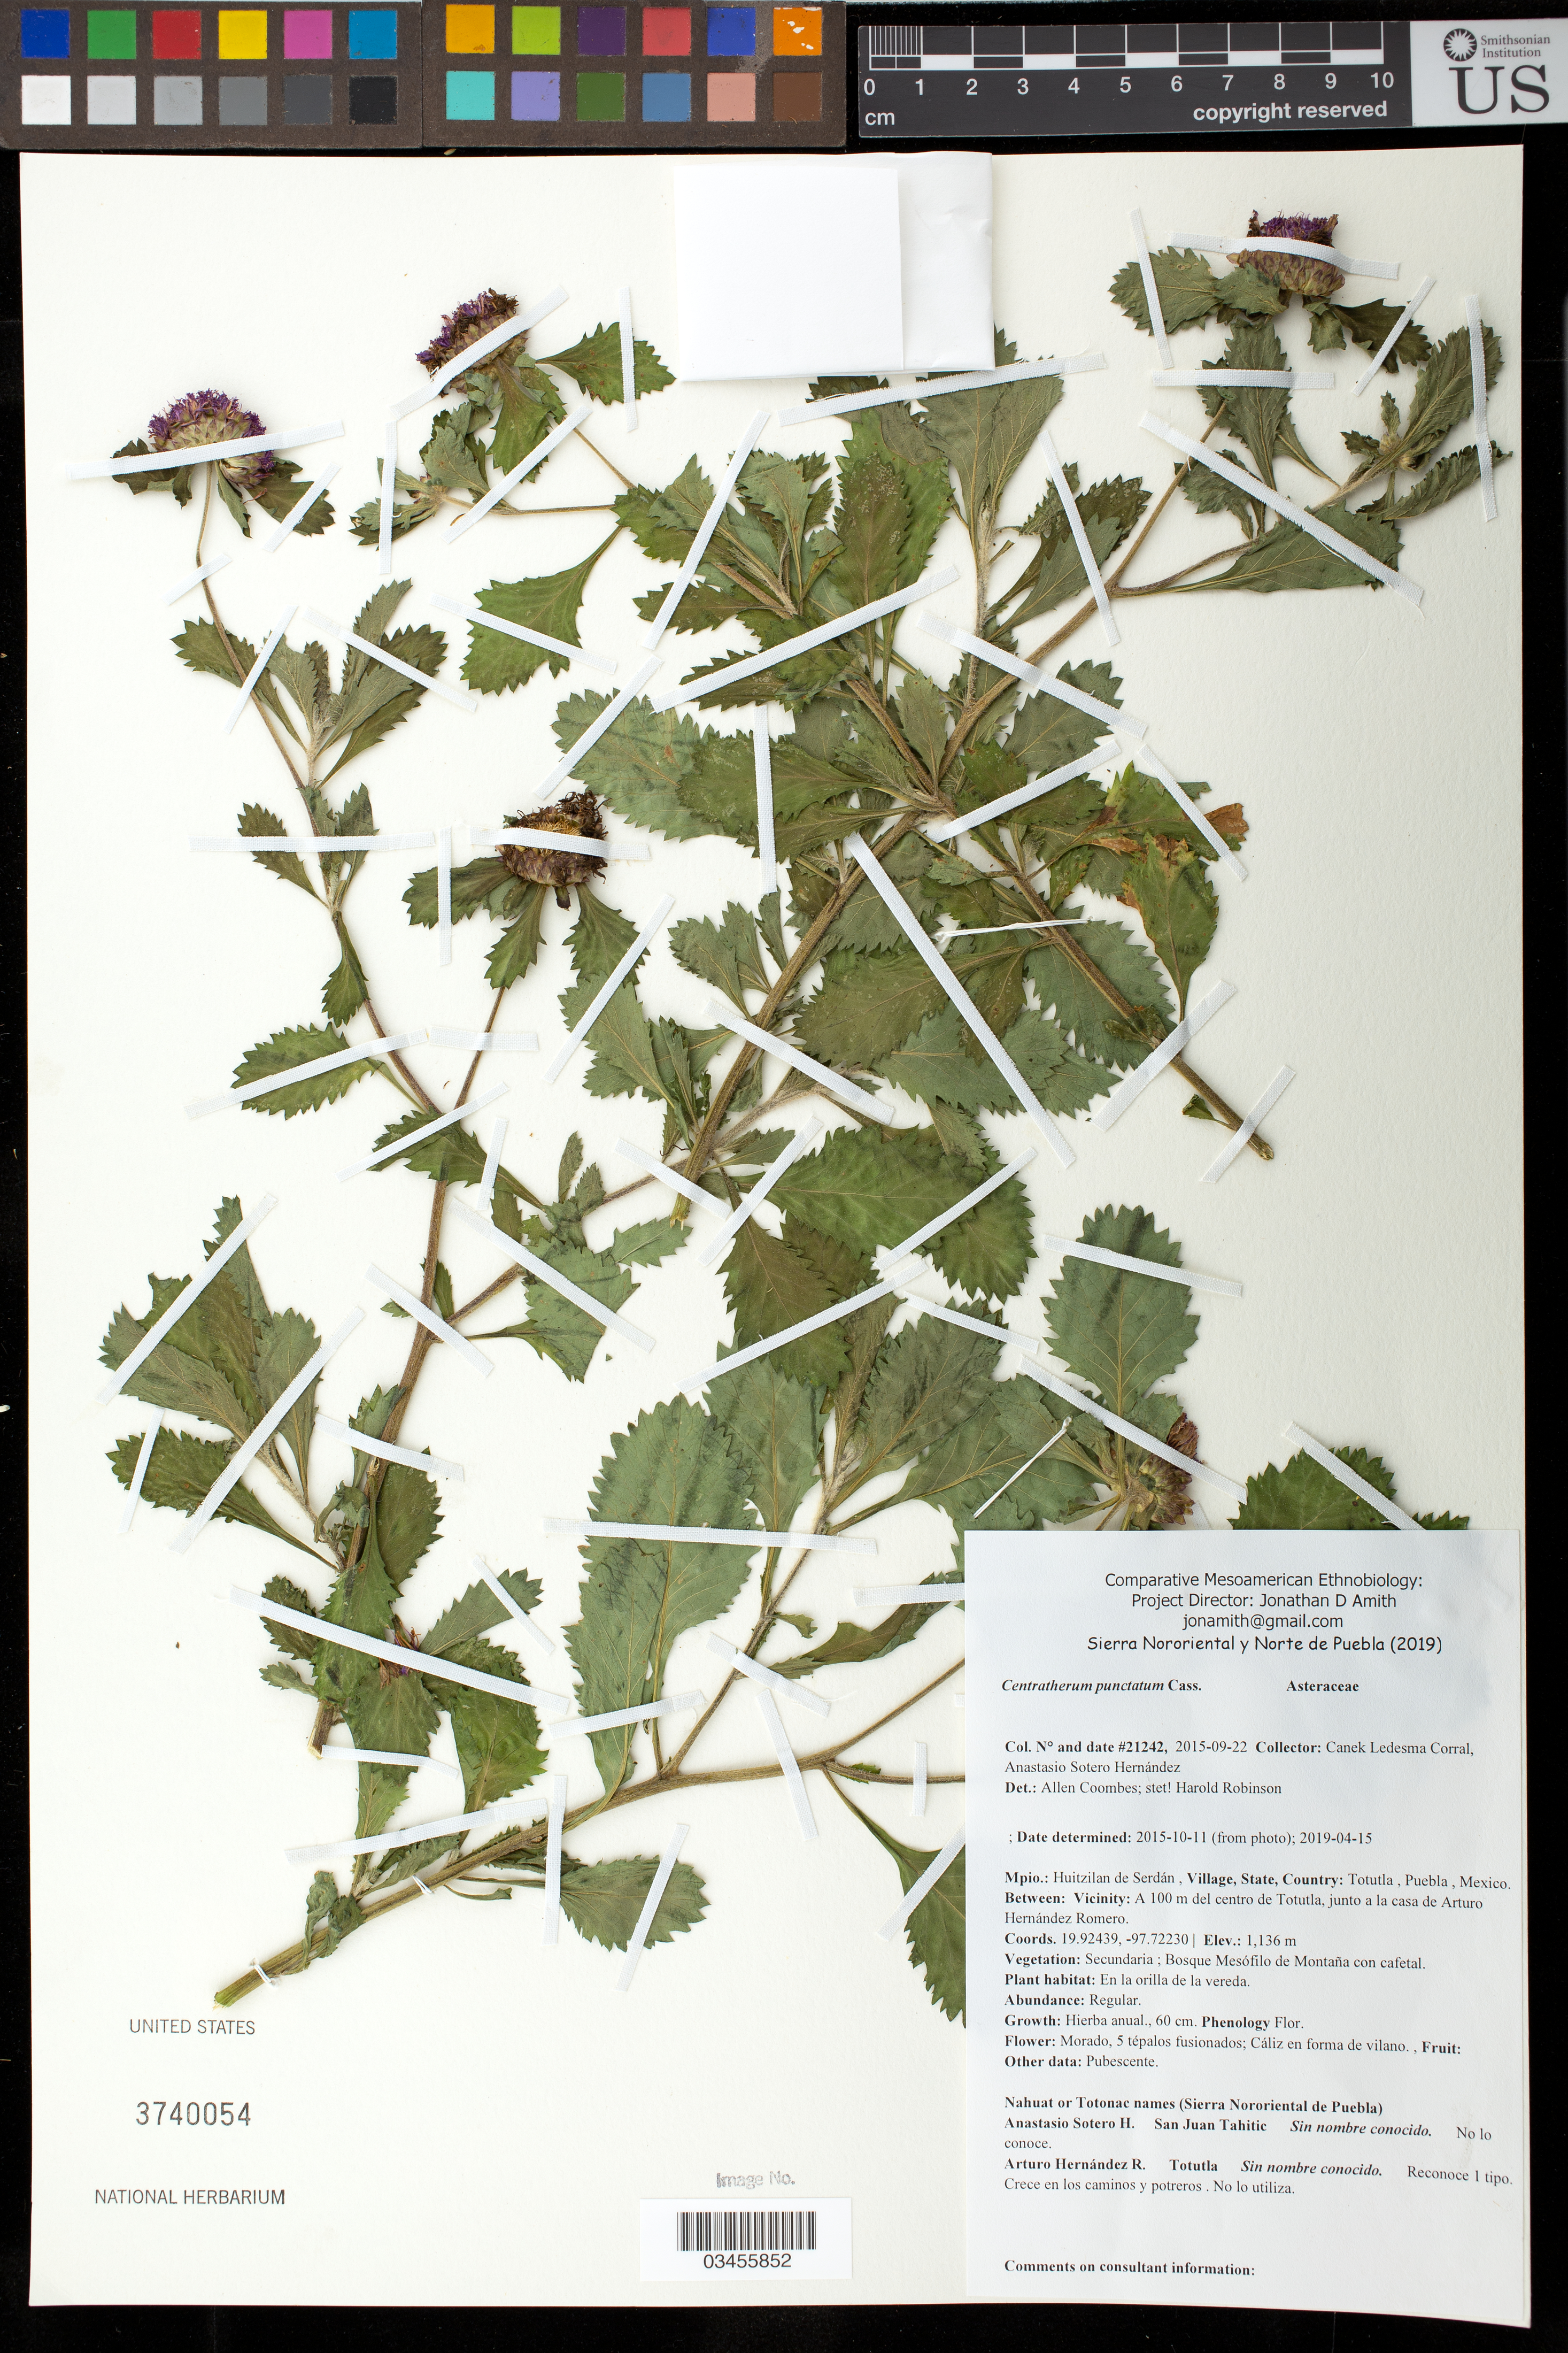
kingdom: Plantae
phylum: Tracheophyta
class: Magnoliopsida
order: Asterales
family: Asteraceae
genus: Centratherum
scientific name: Centratherum punctatum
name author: Cass.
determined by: Robinson, Harold E., (US)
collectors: Canek Ledesma C. & A. Sotero H.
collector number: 21242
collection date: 2015-09-22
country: México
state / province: Puebla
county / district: Huitzilan de Serdán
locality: PUEBLO: Totutla; LOCALIDAD EXACTA: A 100 m del centro de Totutla, junto a la casa de Arturo Hernández Romero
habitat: Bosque mesófilo de montaña con cafetal | En la orilla de la vereda.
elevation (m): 1136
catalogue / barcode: US 3740054